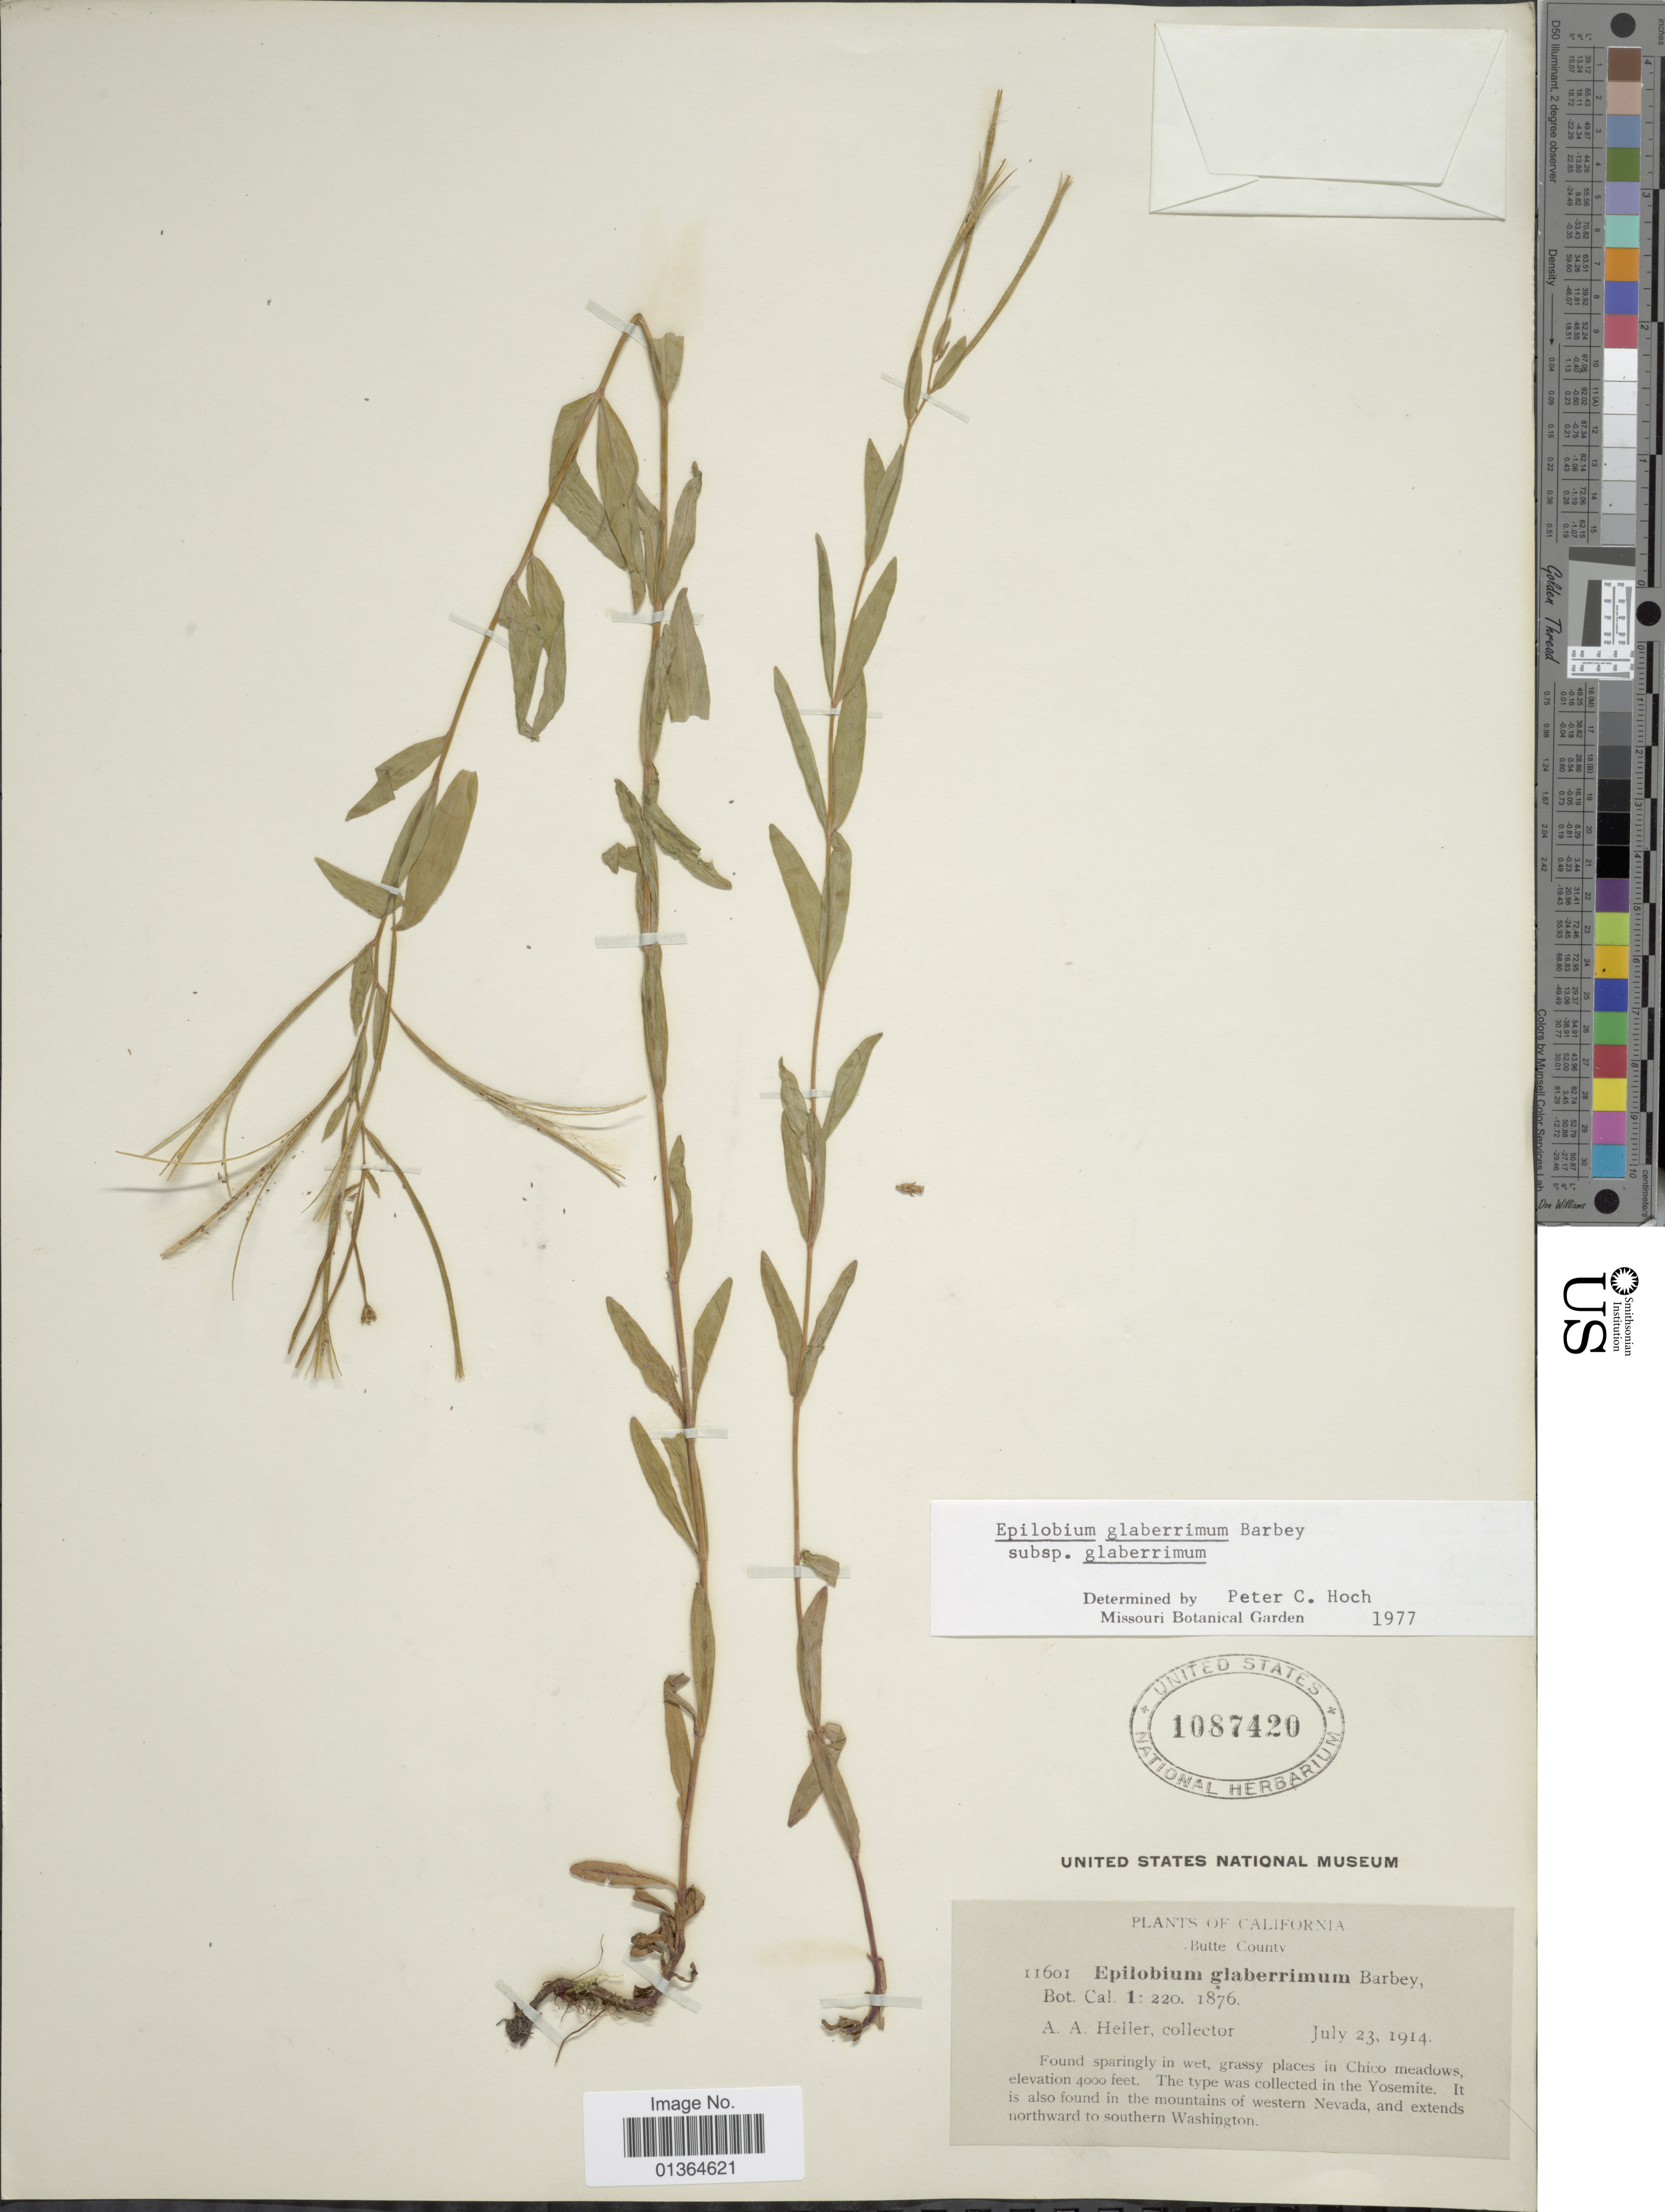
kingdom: Plantae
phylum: Tracheophyta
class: Magnoliopsida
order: Myrtales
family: Onagraceae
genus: Epilobium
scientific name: Epilobium glaberrimum subsp. glaberrimum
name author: Barbey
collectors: A. A. Heller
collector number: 11601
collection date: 1914-07-23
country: United States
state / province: California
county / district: Butte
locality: Butte County. Found sparingly in wet, grassy places in Chico meadows.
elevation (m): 1219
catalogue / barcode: US 1087420